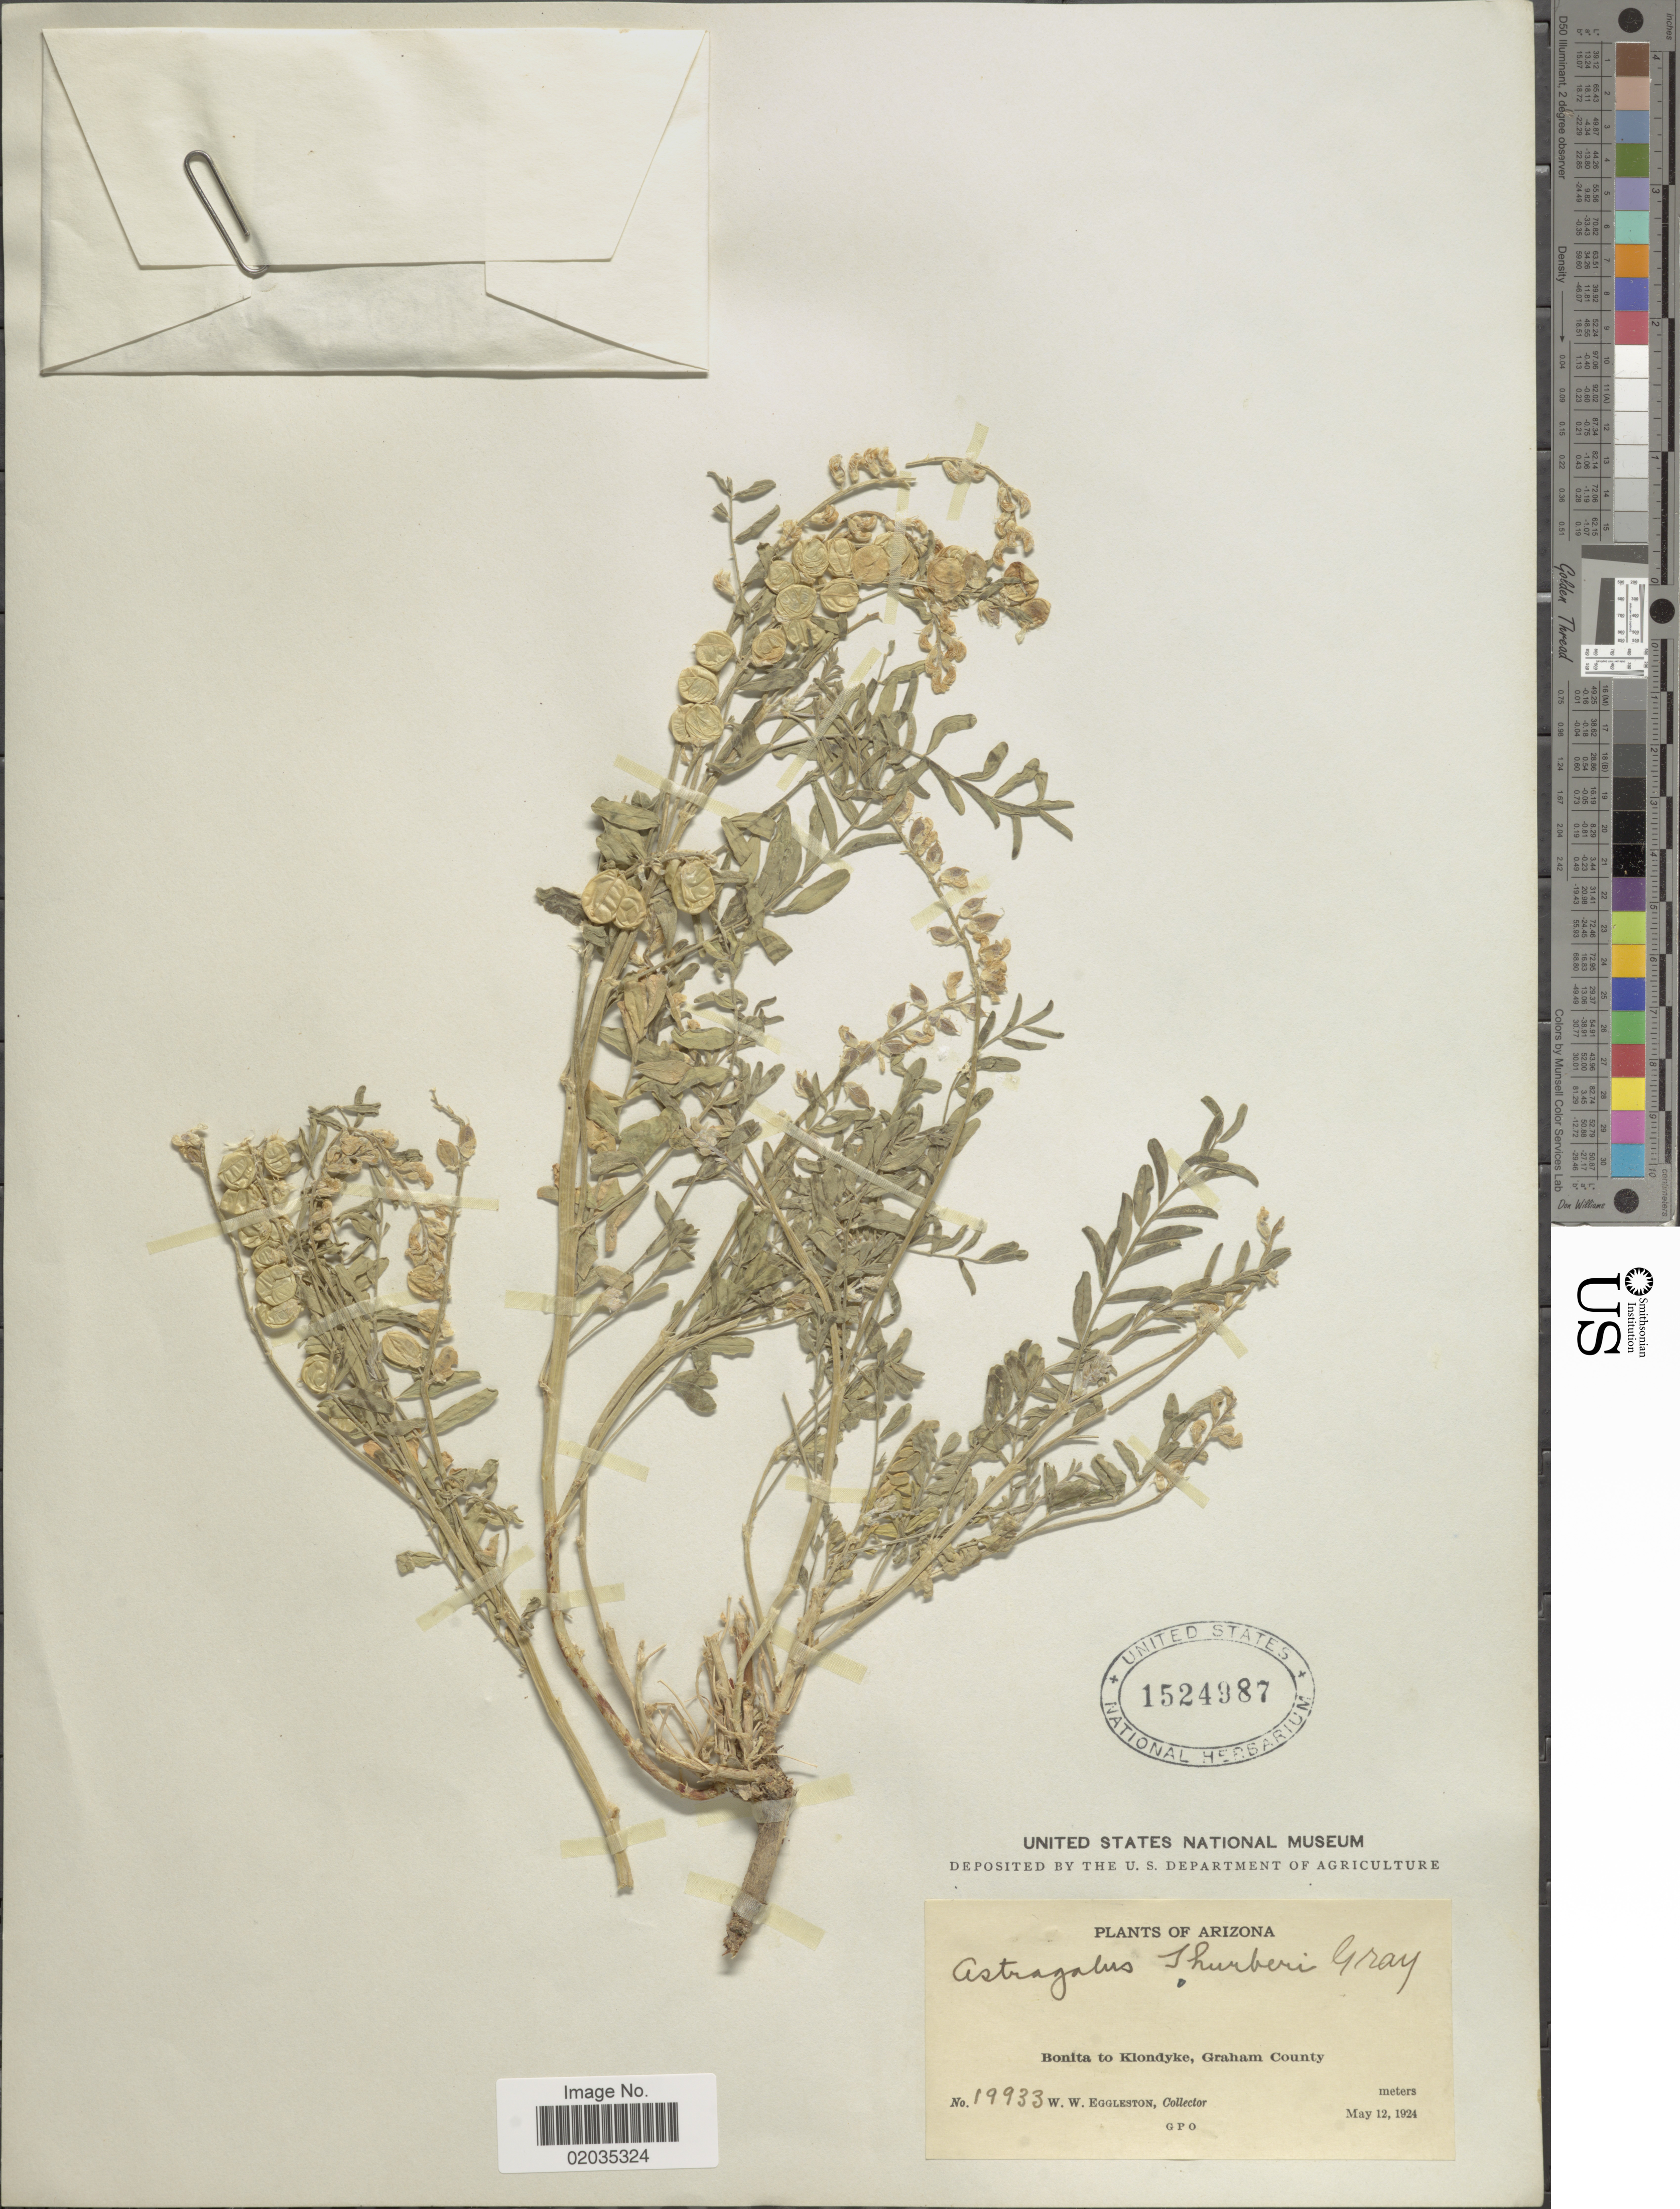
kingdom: Plantae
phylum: Tracheophyta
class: Magnoliopsida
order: Fabales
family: Fabaceae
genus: Astragalus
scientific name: Astragalus thurberi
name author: A. Gray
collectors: W. W. Eggleston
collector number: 19933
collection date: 1924-05-12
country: United States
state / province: Arizona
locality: Bonita to Klondyke, Graham County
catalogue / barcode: US 1524987